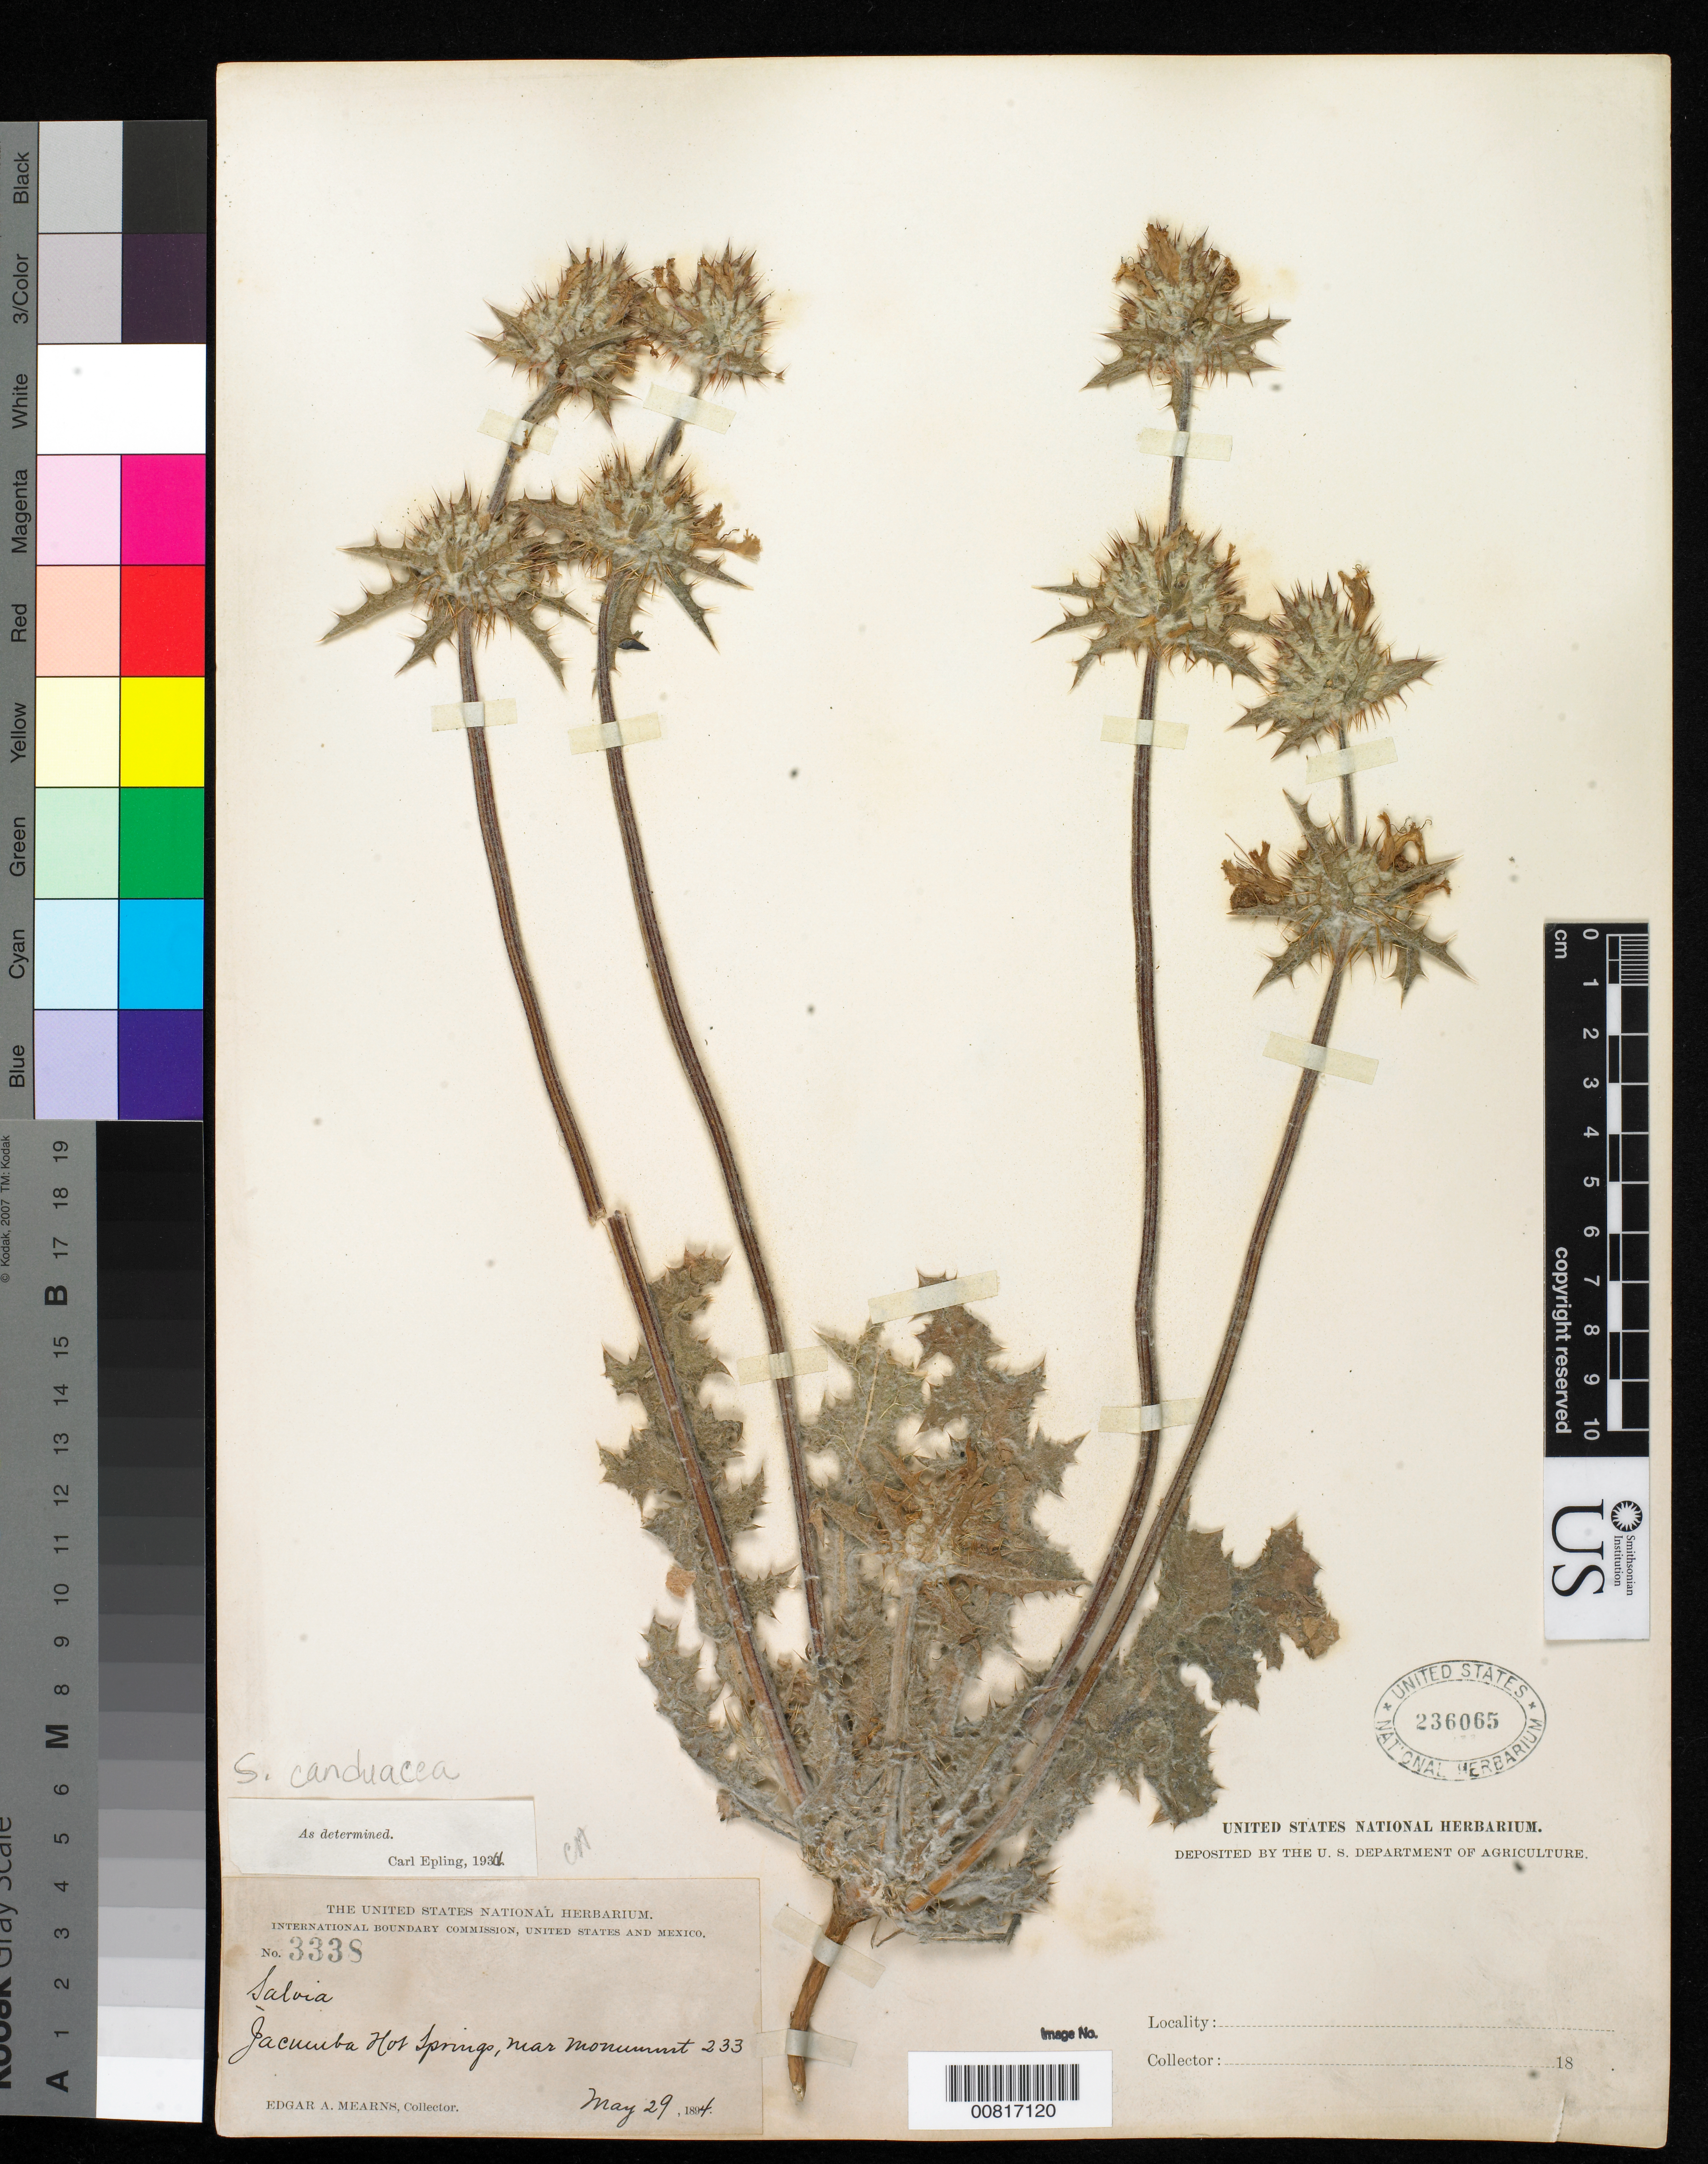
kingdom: Plantae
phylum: Tracheophyta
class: Magnoliopsida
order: Lamiales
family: Lamiaceae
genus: Salvia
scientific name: Salvia carduacea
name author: Benth.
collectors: E. A. Mearns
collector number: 3338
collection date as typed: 29 May 1894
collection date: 1894-05-29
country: United States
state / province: California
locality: Jacumba Hot Springs, near monument 233.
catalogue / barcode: US 236065